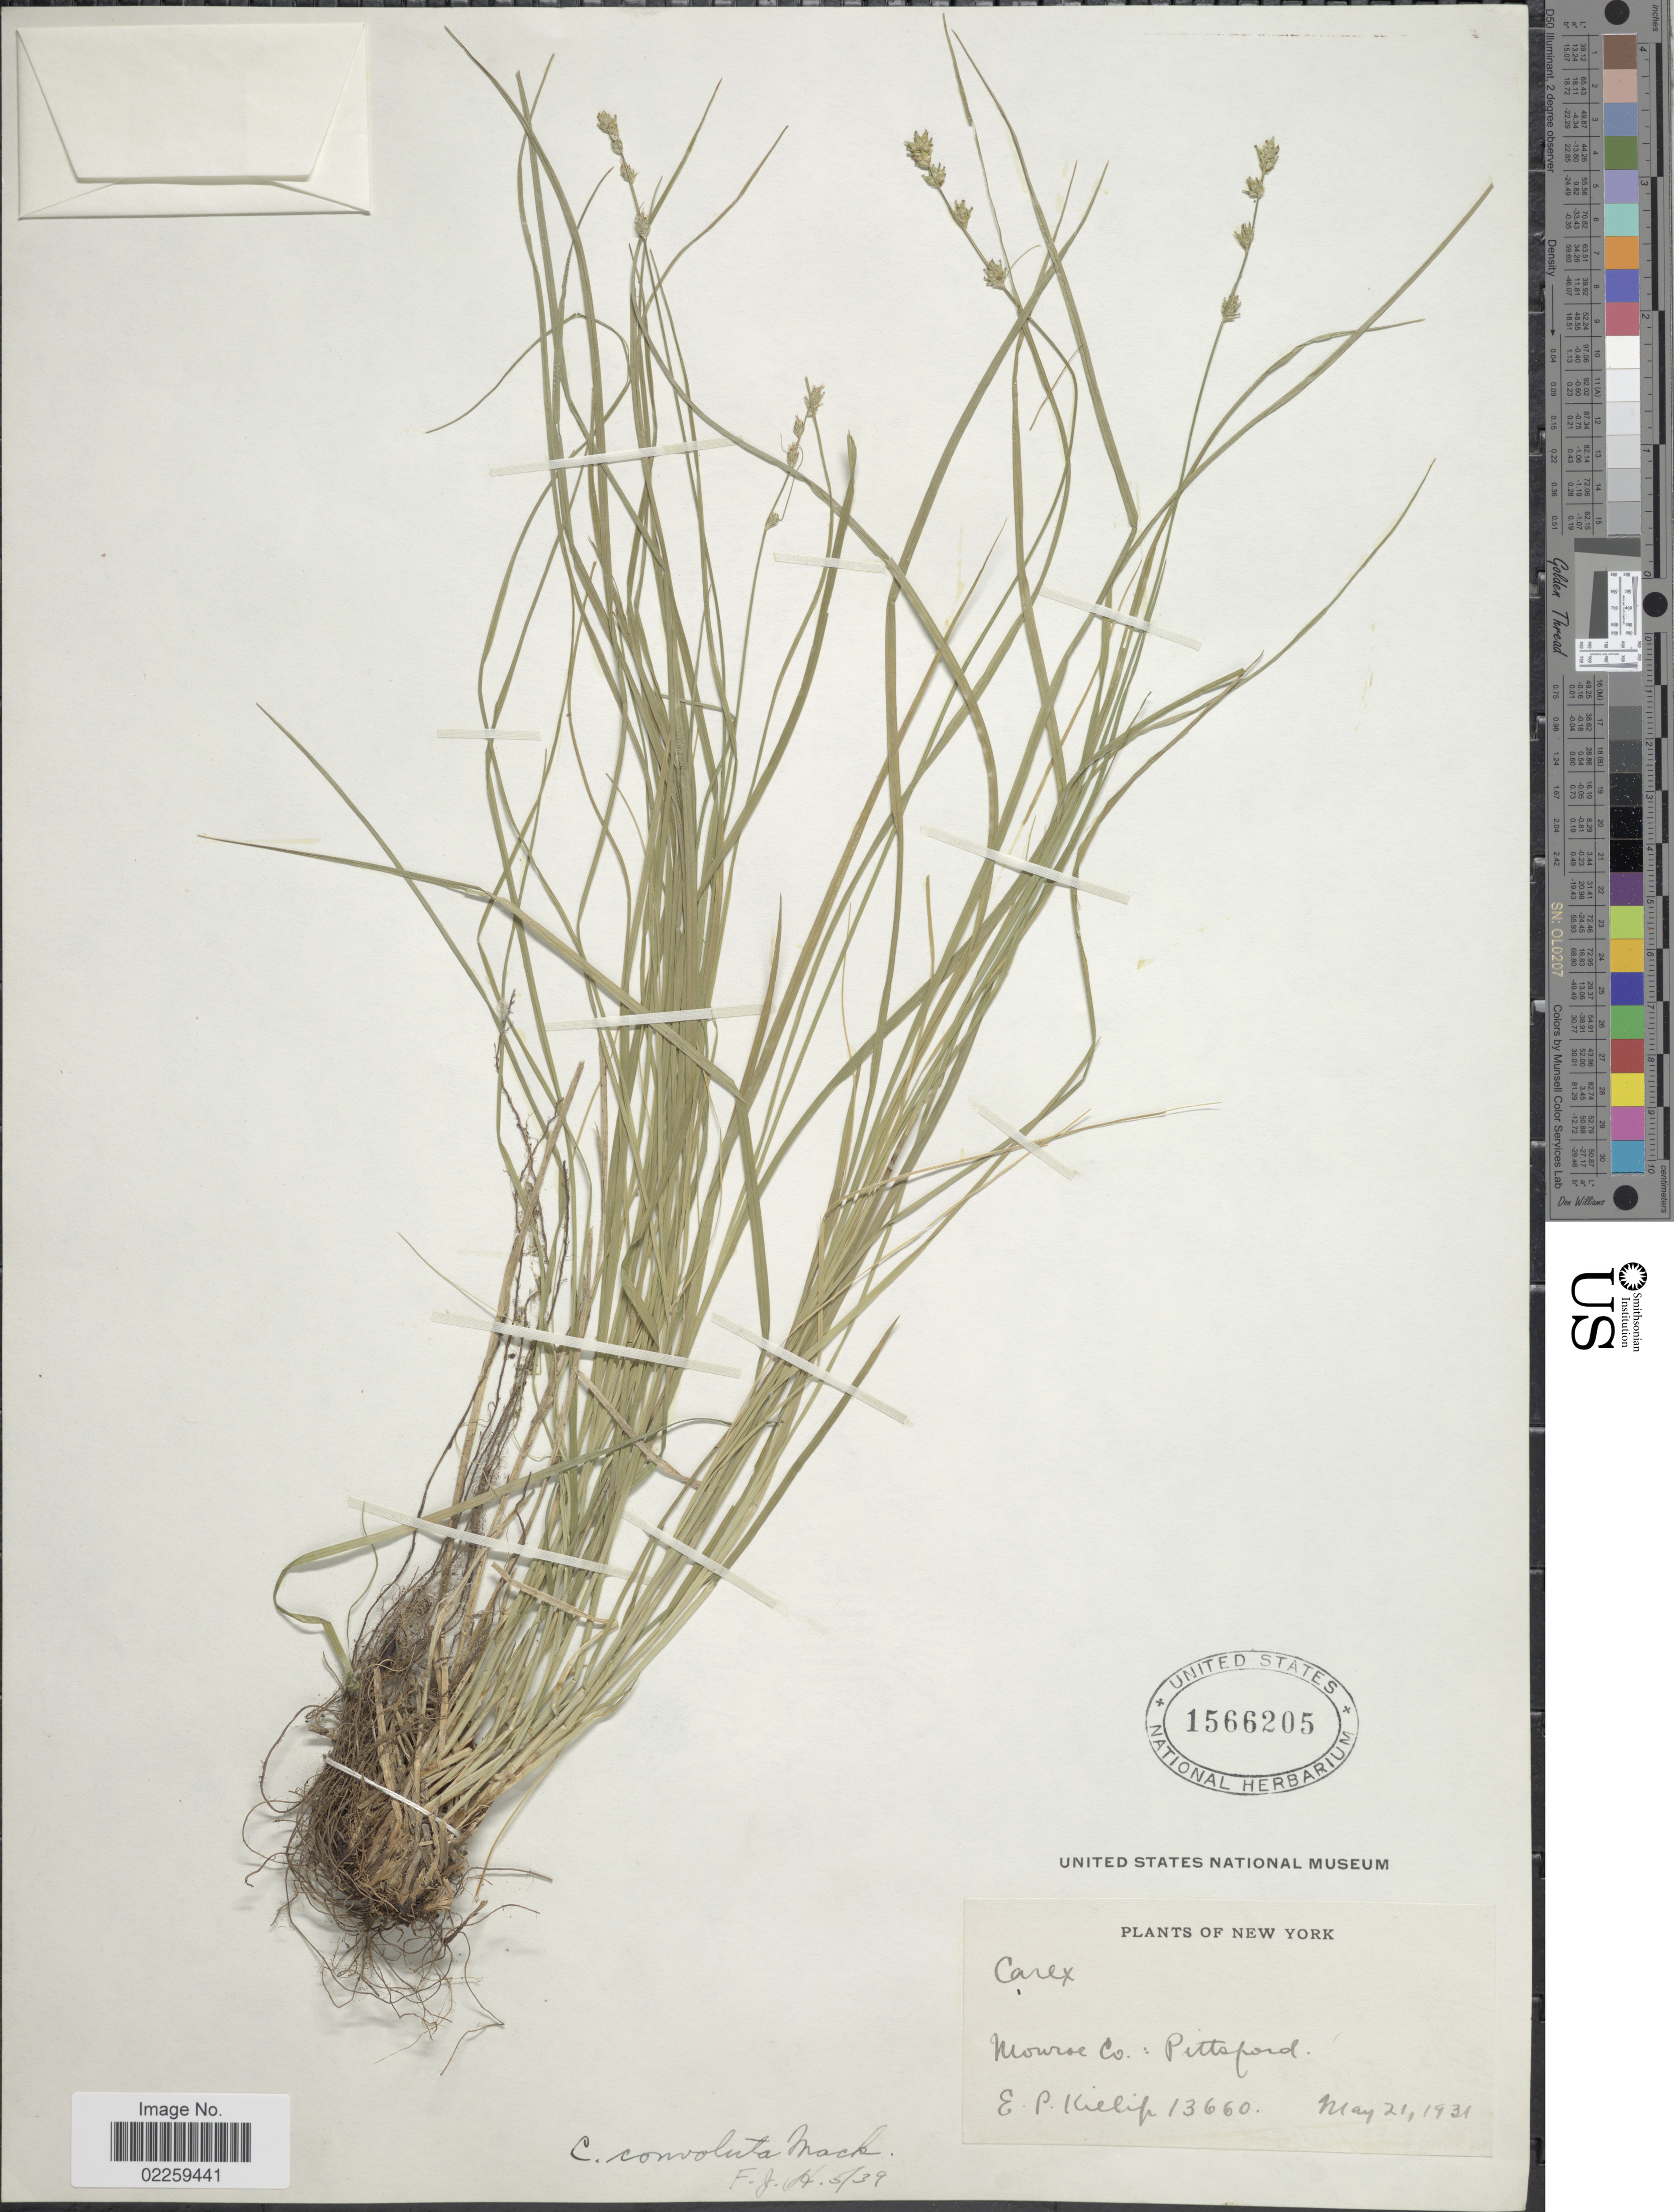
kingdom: Plantae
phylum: Tracheophyta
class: Liliopsida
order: Poales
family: Cyperaceae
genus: Carex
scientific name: Carex rosea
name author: Willd.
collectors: E. P. Killip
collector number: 13660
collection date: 1931-05-21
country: United States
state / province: New York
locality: New York, Monroe Co.: Pittsford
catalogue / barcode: US 1566205